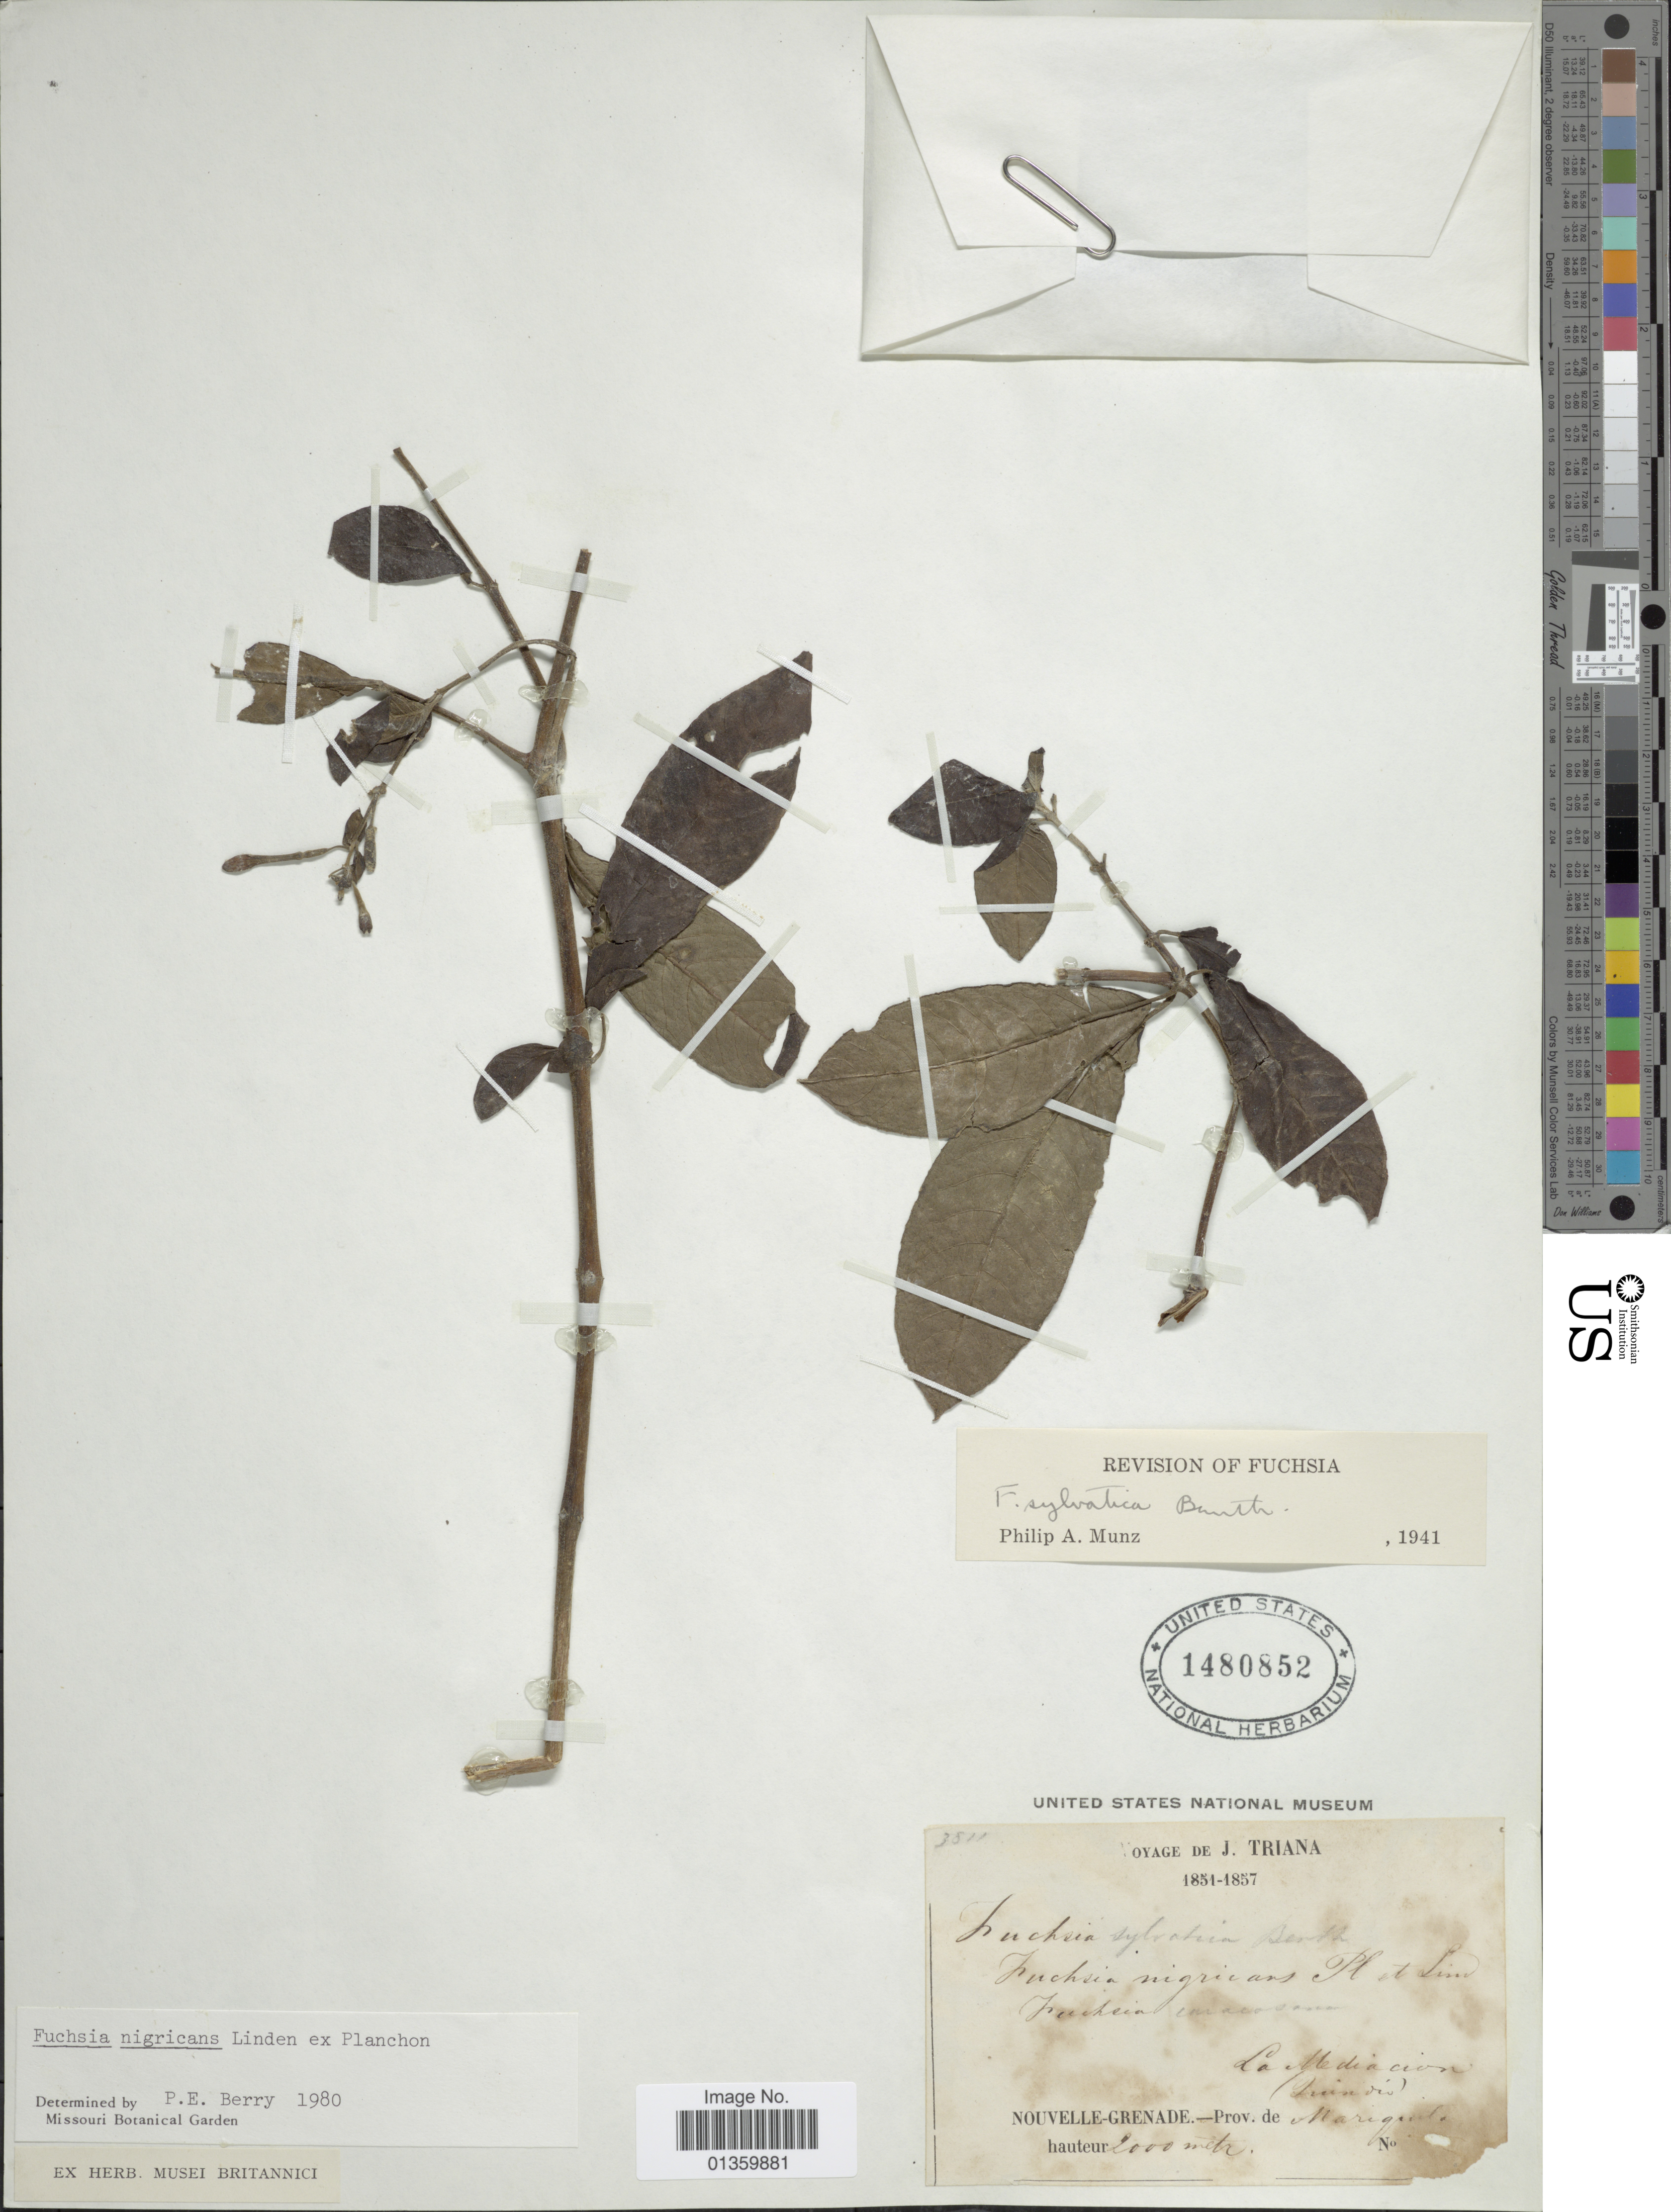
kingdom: Plantae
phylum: Tracheophyta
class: Magnoliopsida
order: Myrtales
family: Onagraceae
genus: Fuchsia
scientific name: Fuchsia nigricans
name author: Linden ex Planch.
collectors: J. Triana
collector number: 2511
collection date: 1851/1857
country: Colombia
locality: Nouvelle-Grenade, Prov. de Mariquita, La Mediacion, Quindio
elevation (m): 2000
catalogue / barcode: US 1480852